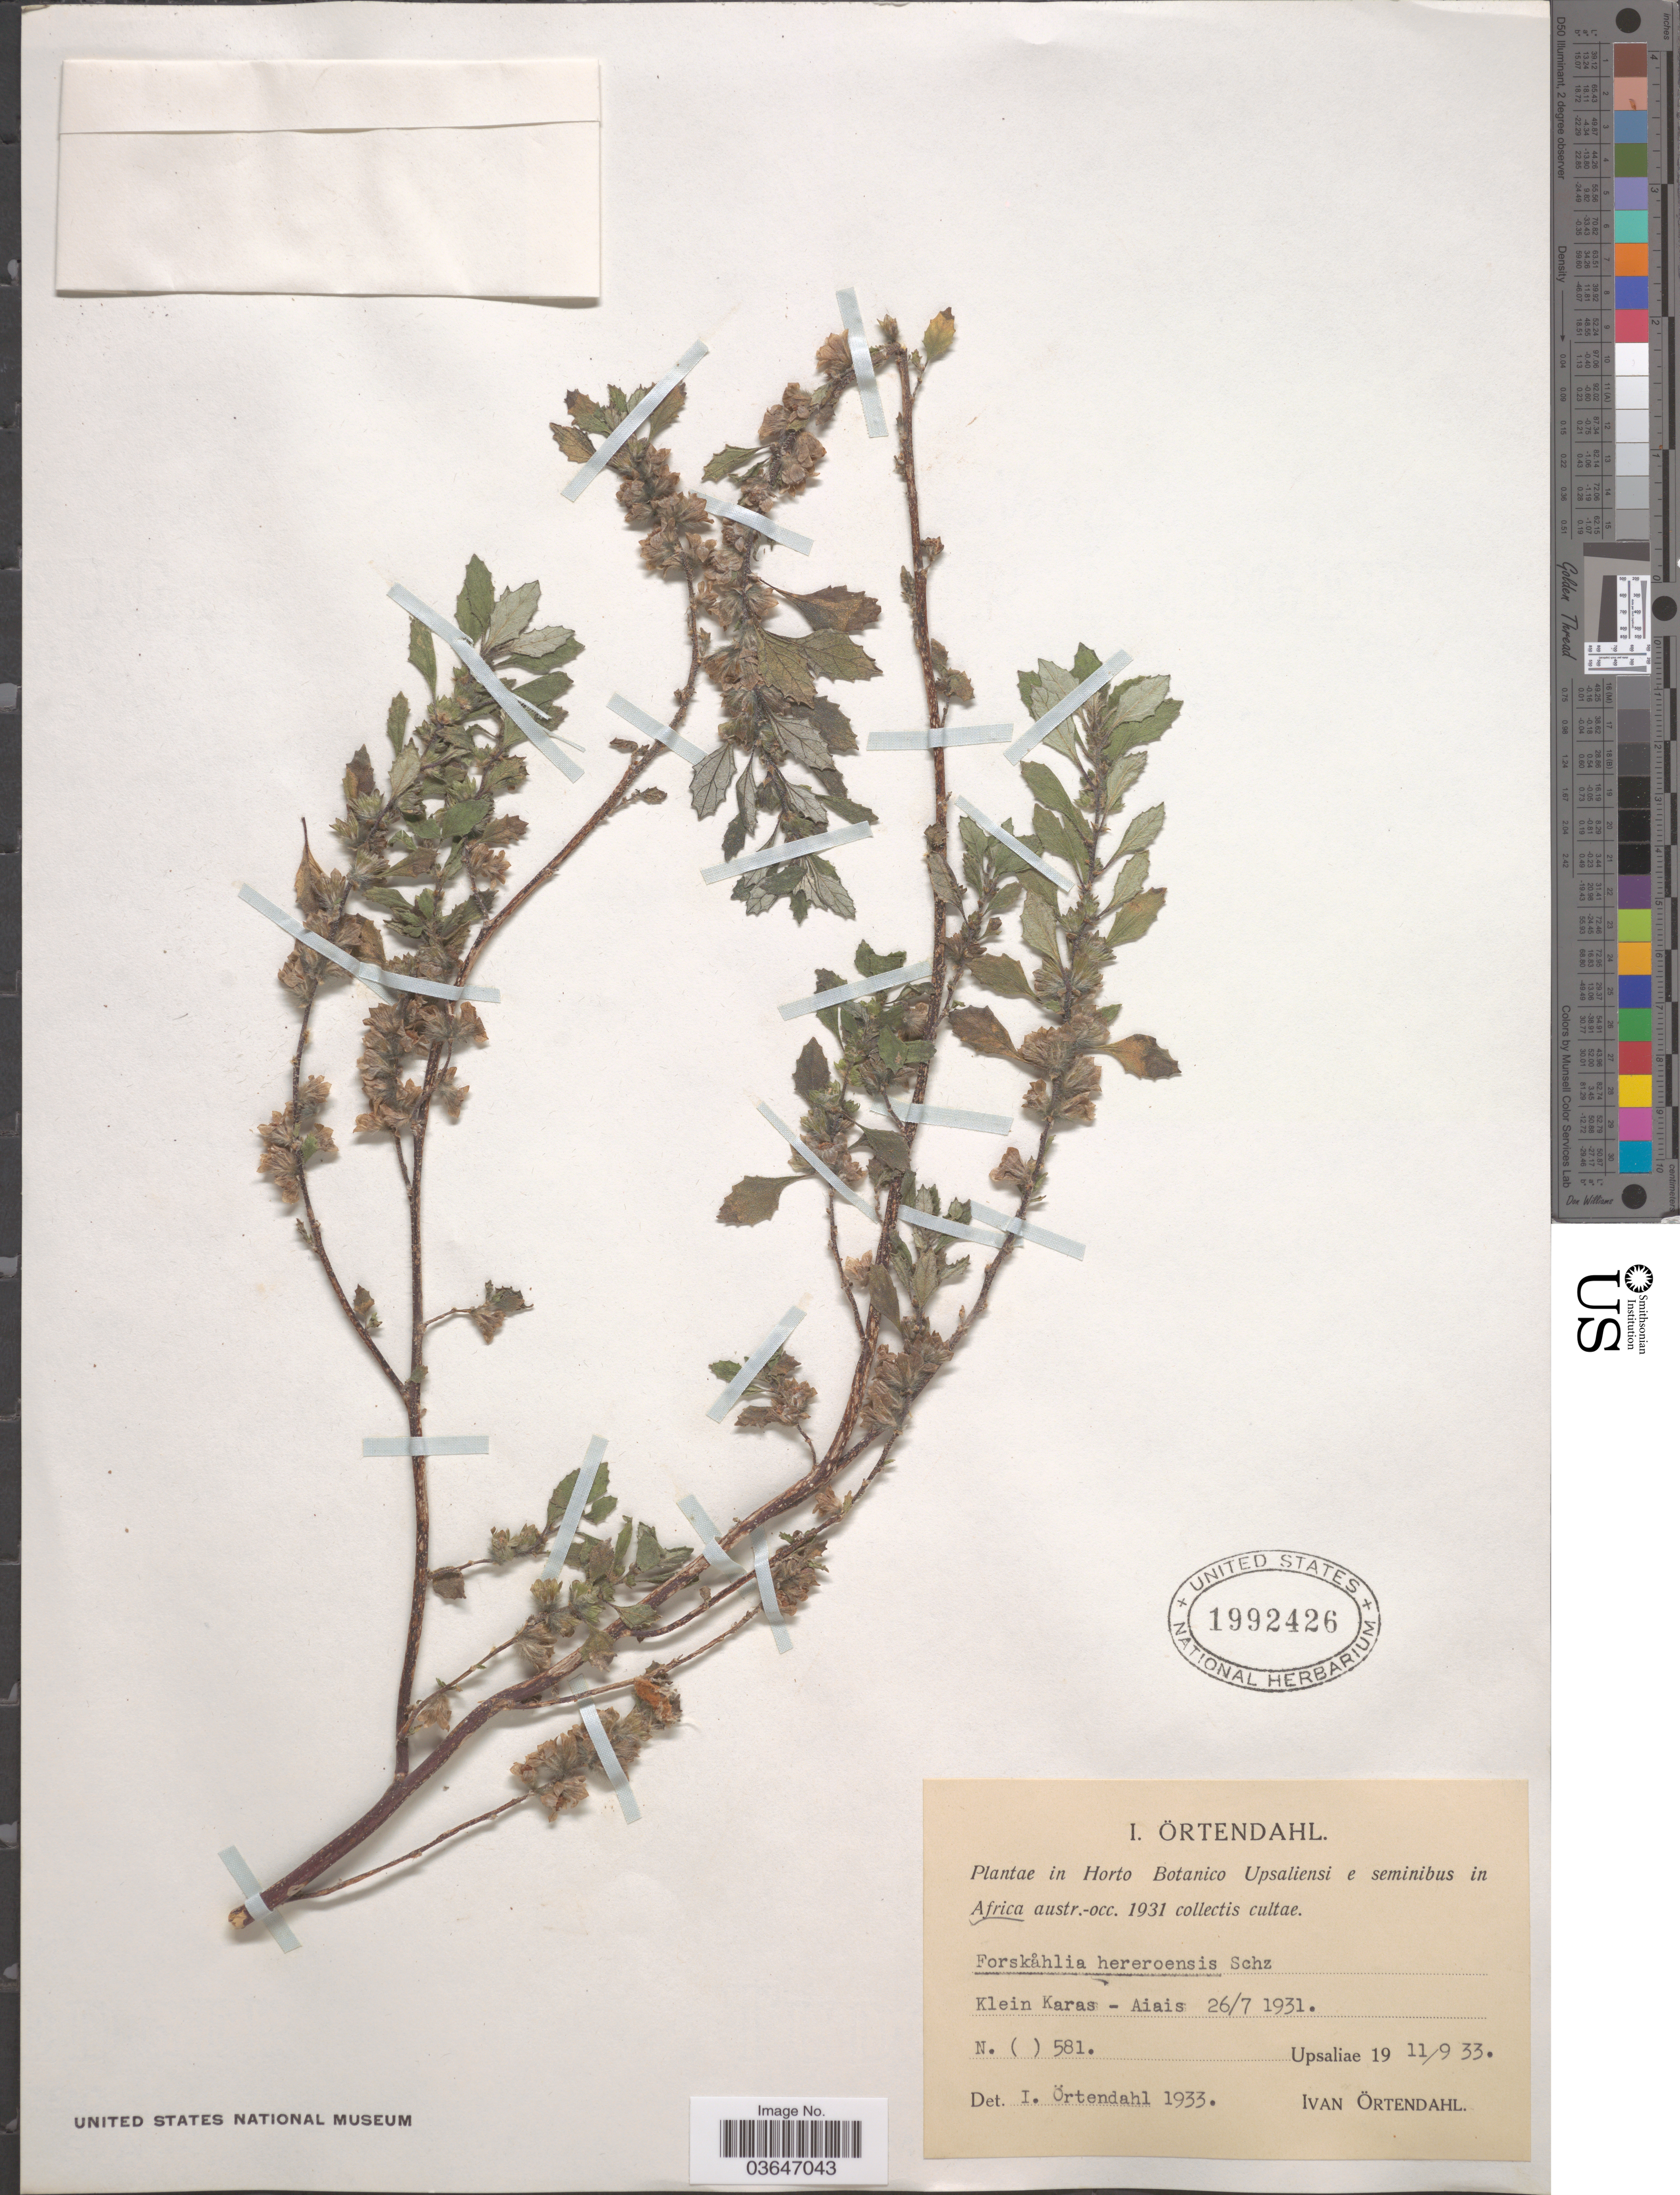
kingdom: Plantae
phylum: Tracheophyta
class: Magnoliopsida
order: Rosales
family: Urticaceae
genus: Forsskaolea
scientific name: Forsskaolea hereroensis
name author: Schinz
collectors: I. Ortendahl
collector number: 581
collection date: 1933-09-11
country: Sweden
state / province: Uppsala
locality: Horto Botanico Upsaliensi e seminibus in Africa austr.-occ. Klein Karas-Aiais. Upsaliae.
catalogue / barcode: US 1992426